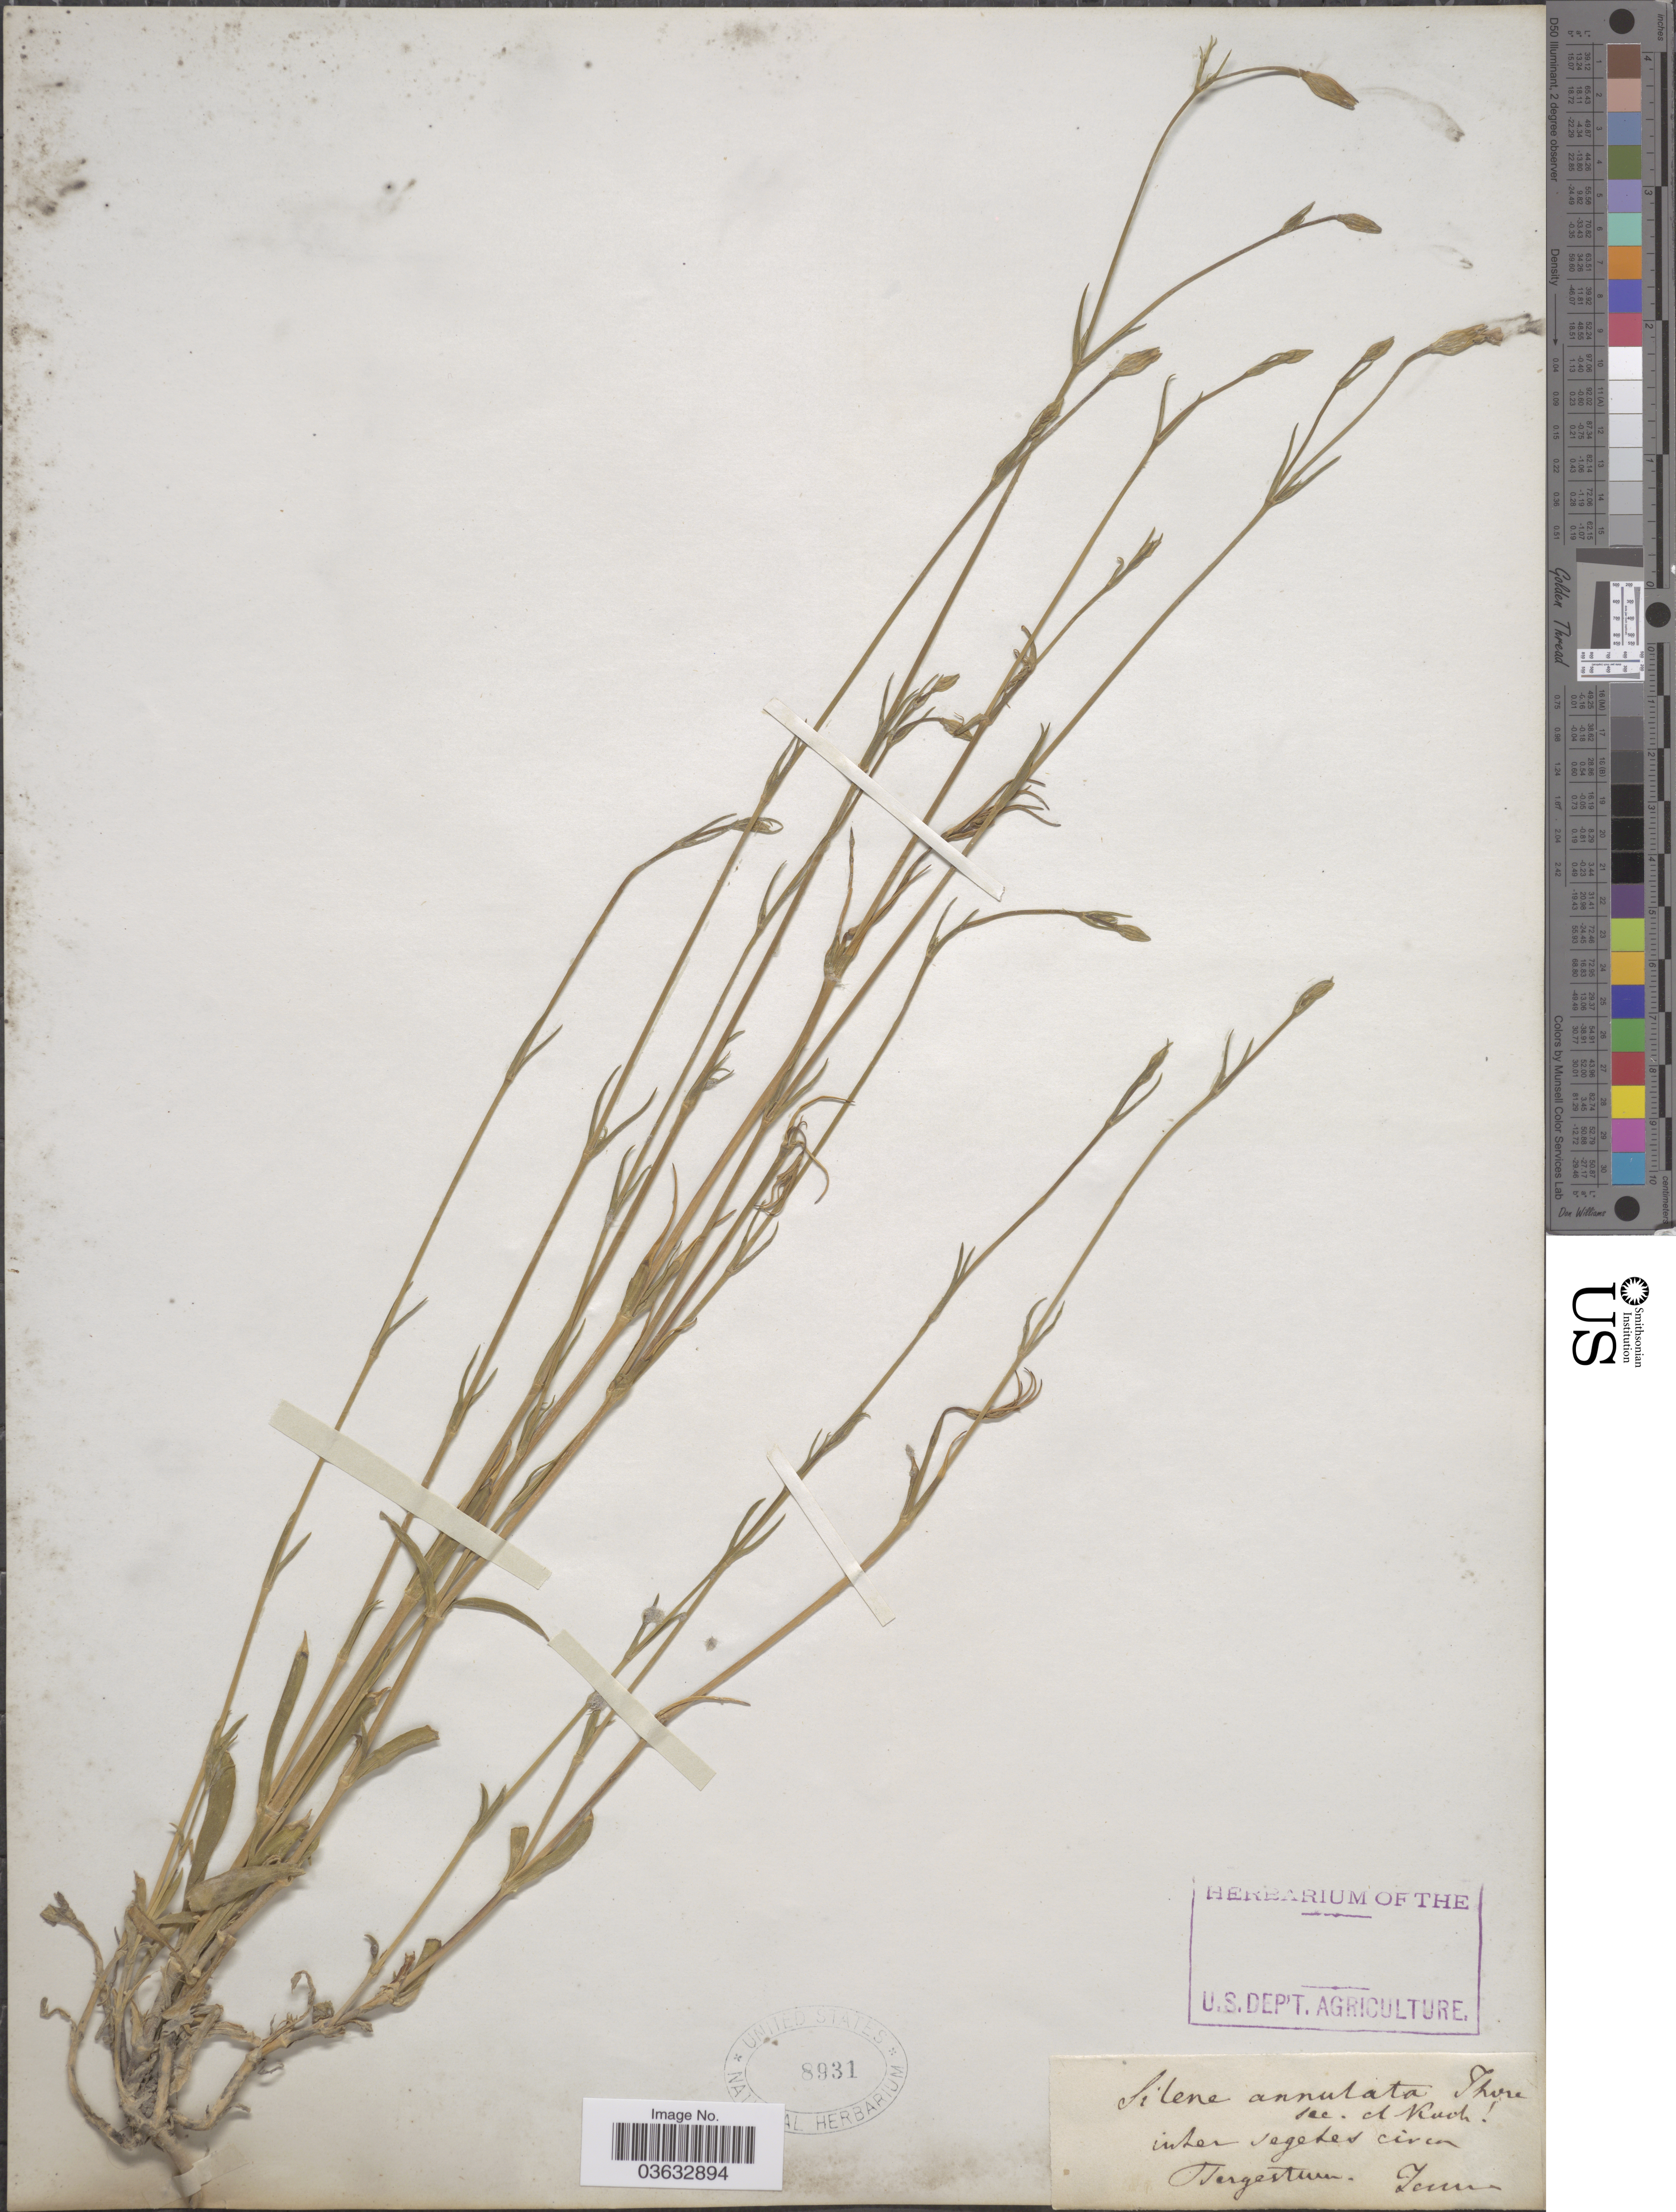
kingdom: Plantae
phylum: Tracheophyta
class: Magnoliopsida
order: Caryophyllales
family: Caryophyllaceae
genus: Silene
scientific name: Silene annulata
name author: Thore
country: Italy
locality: Inter segetes circa Tergestum.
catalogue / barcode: US 8931